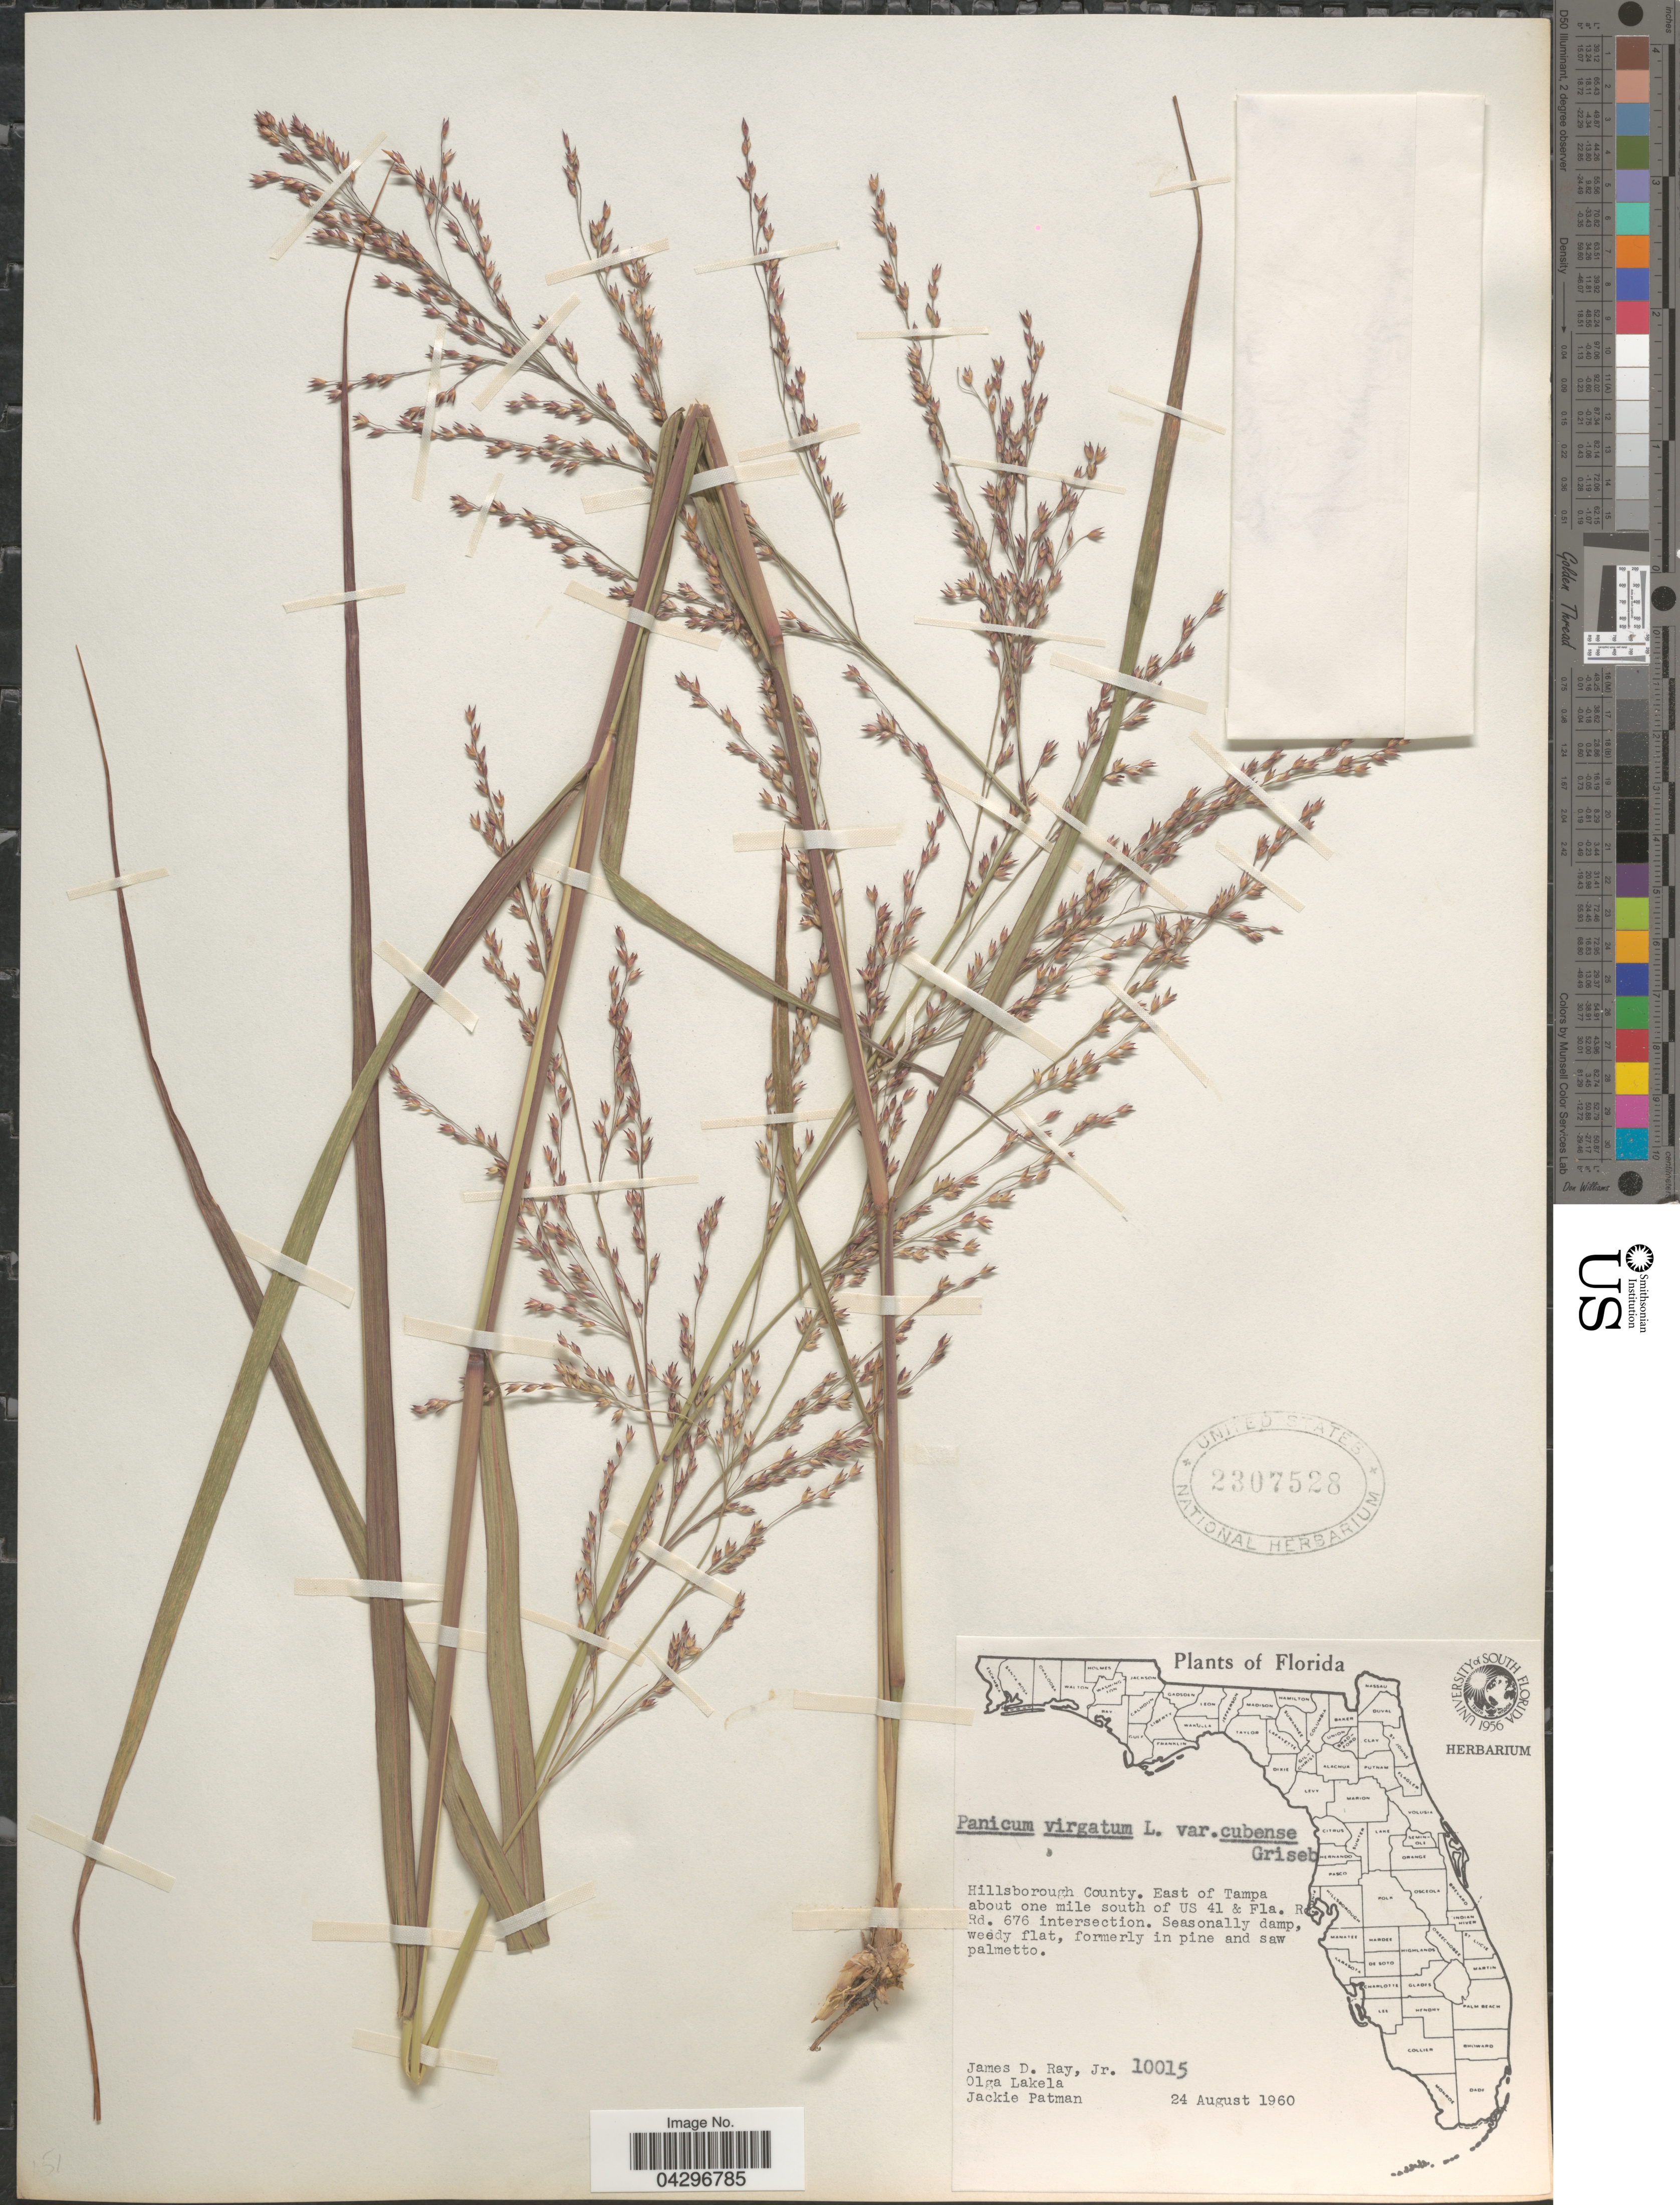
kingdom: Plantae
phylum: Tracheophyta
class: Liliopsida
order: Poales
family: Poaceae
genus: Panicum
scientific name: Panicum virgatum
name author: L.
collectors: J. D. Ray Jr., O. K. Lakela & J. Patman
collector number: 10015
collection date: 1960-08-24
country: United States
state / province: Florida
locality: Hillsborough County. East of Tampa about one mile south of US 41 & Fla. Rd. 676 intersection.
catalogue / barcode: US 2307528